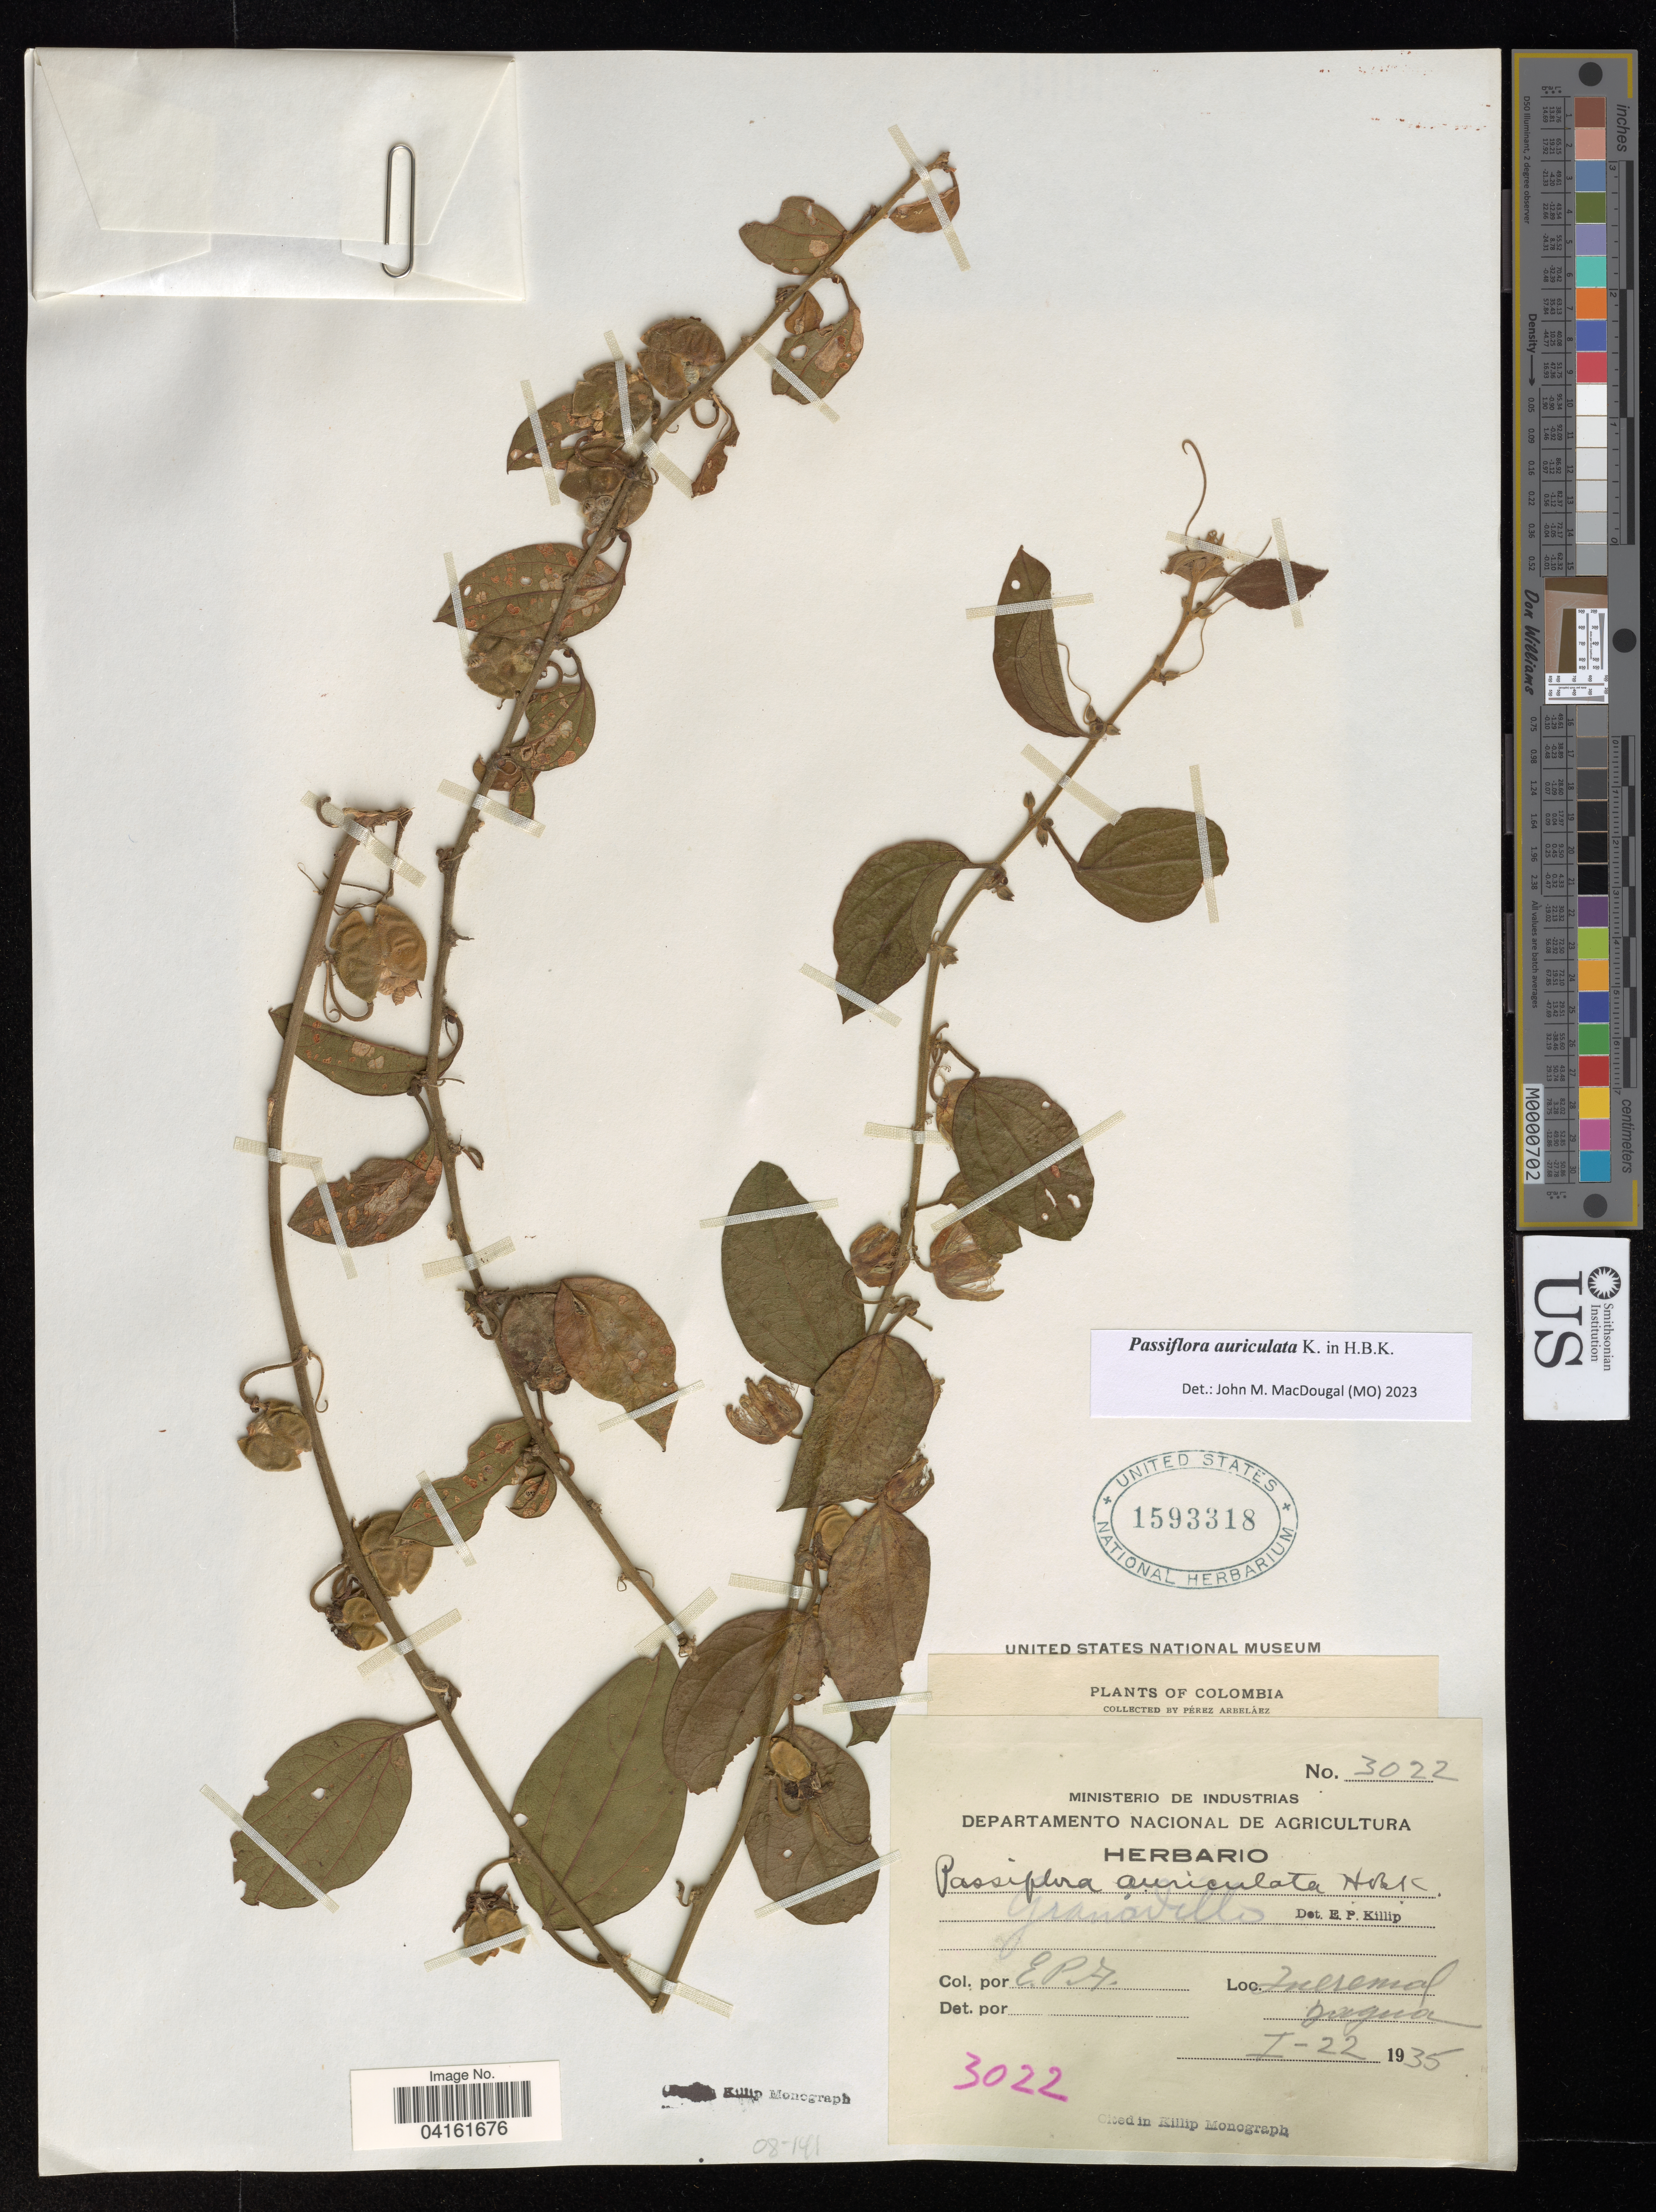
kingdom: Plantae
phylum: Tracheophyta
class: Magnoliopsida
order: Malpighiales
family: Passifloraceae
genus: Passiflora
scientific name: Passiflora auriculata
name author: Kunth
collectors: E. Pérez Arbeláez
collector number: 3022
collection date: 1935-01-22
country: Colombia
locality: Granadillo, Tueremal, Jagna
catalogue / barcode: US 1593318